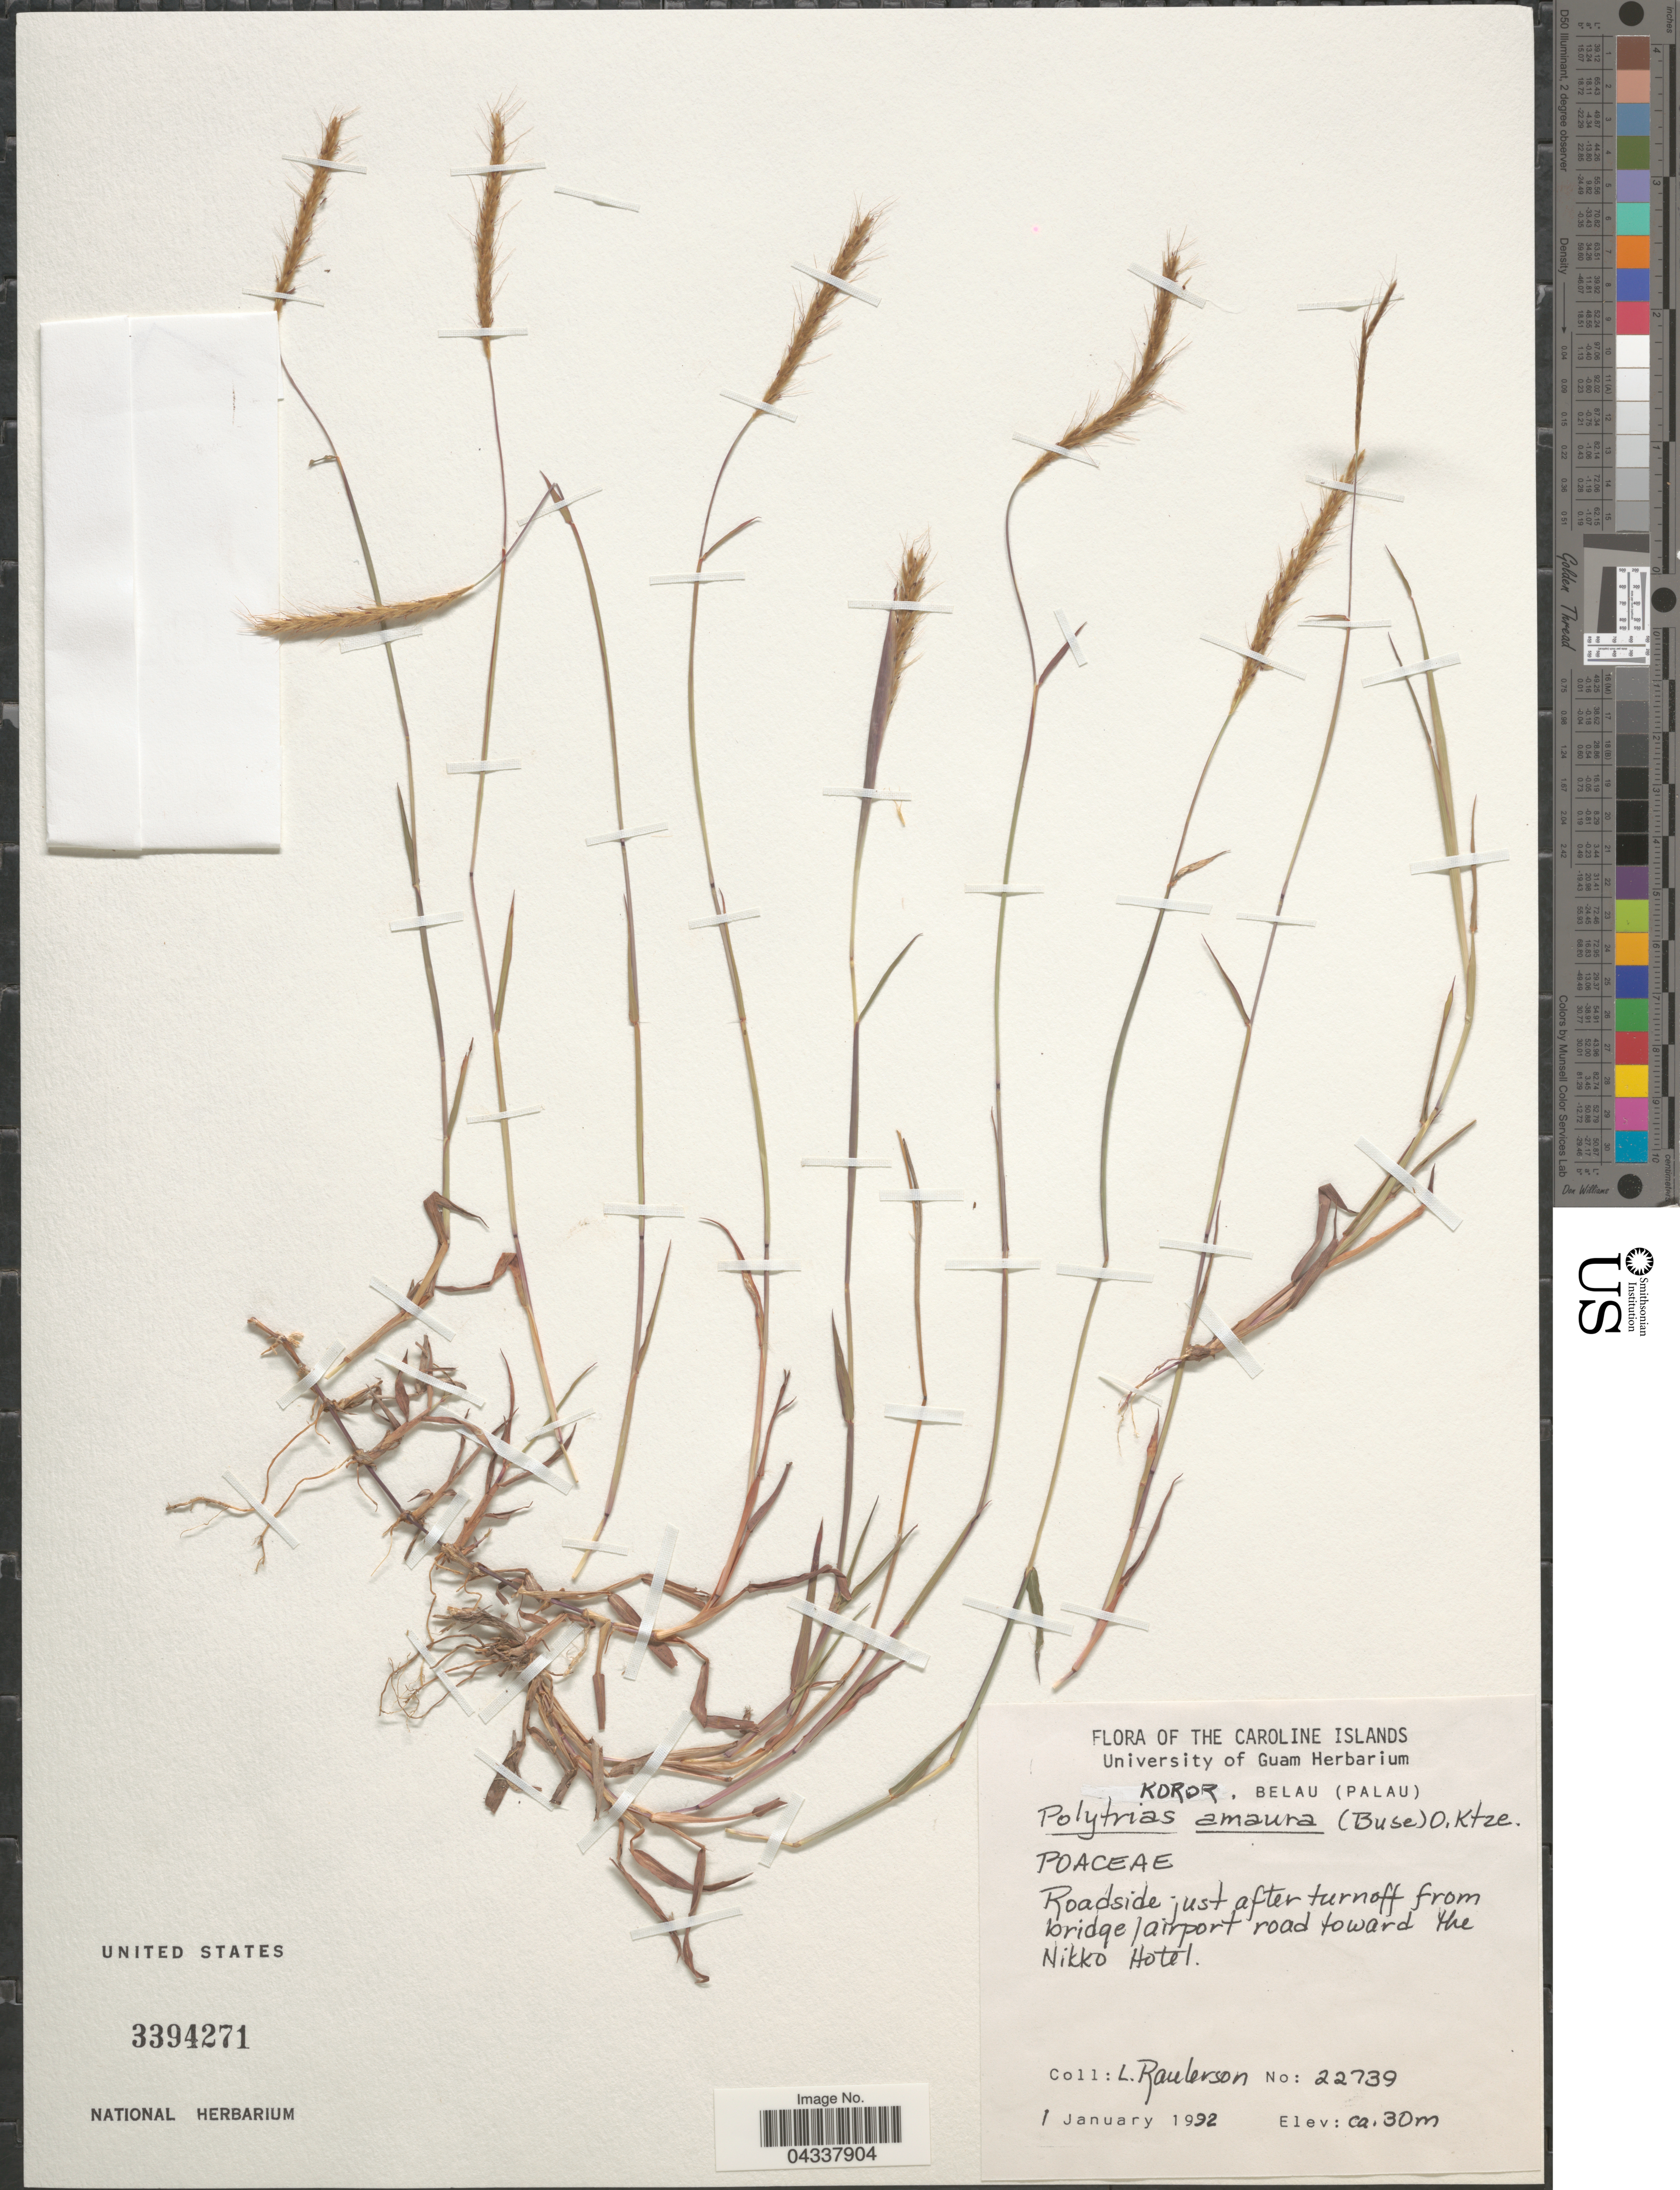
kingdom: Plantae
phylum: Tracheophyta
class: Liliopsida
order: Poales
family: Poaceae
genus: Polytrias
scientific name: Polytrias indica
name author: (Houtt.) Veldkamp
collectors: L. Raulerson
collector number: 22739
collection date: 1992-01-01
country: Palau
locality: The Caroline Islands. Koror, (Palau). Roadside just after turnoff from bridge/airport road toward the Nikko Hotel.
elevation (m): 30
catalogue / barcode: US 3394271